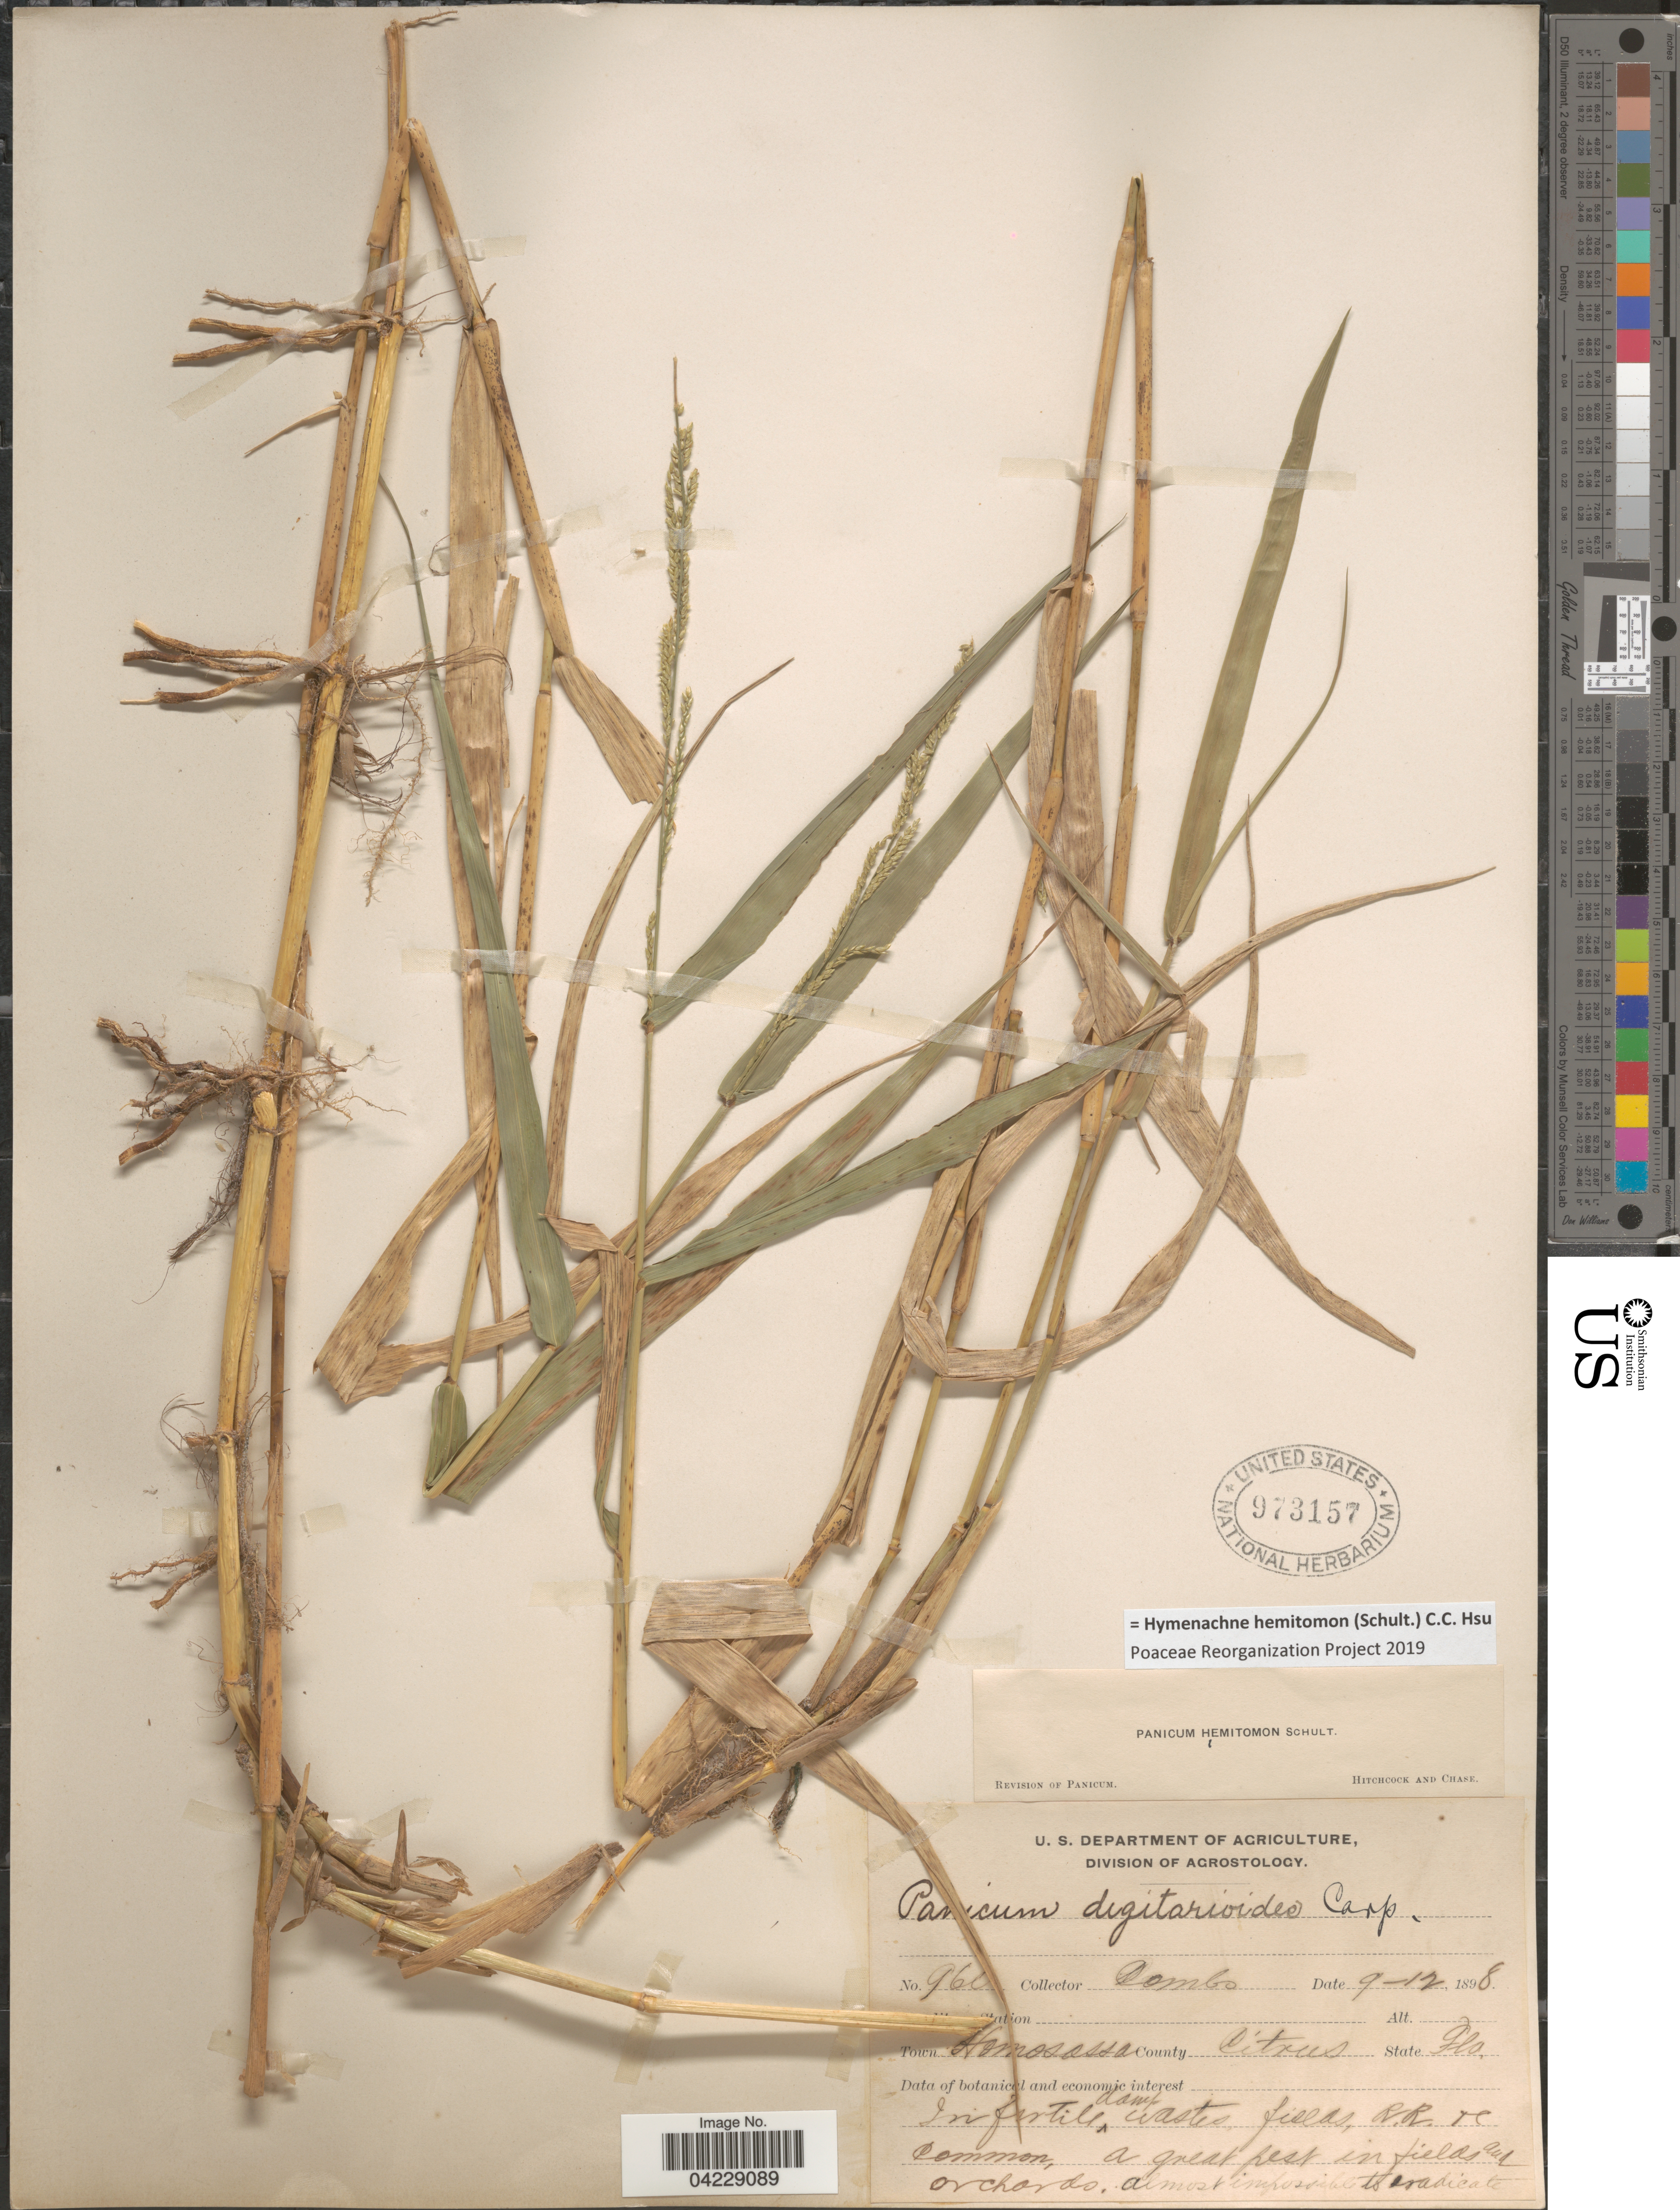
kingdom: Plantae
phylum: Tracheophyta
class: Liliopsida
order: Poales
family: Poaceae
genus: Hymenachne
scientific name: Hymenachne hemitomon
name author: (Schult.) C. C. Hsu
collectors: -. Combs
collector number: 960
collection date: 1898-09-12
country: United States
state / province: Florida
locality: Town Homossassa. County Citrus.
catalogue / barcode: US 973157